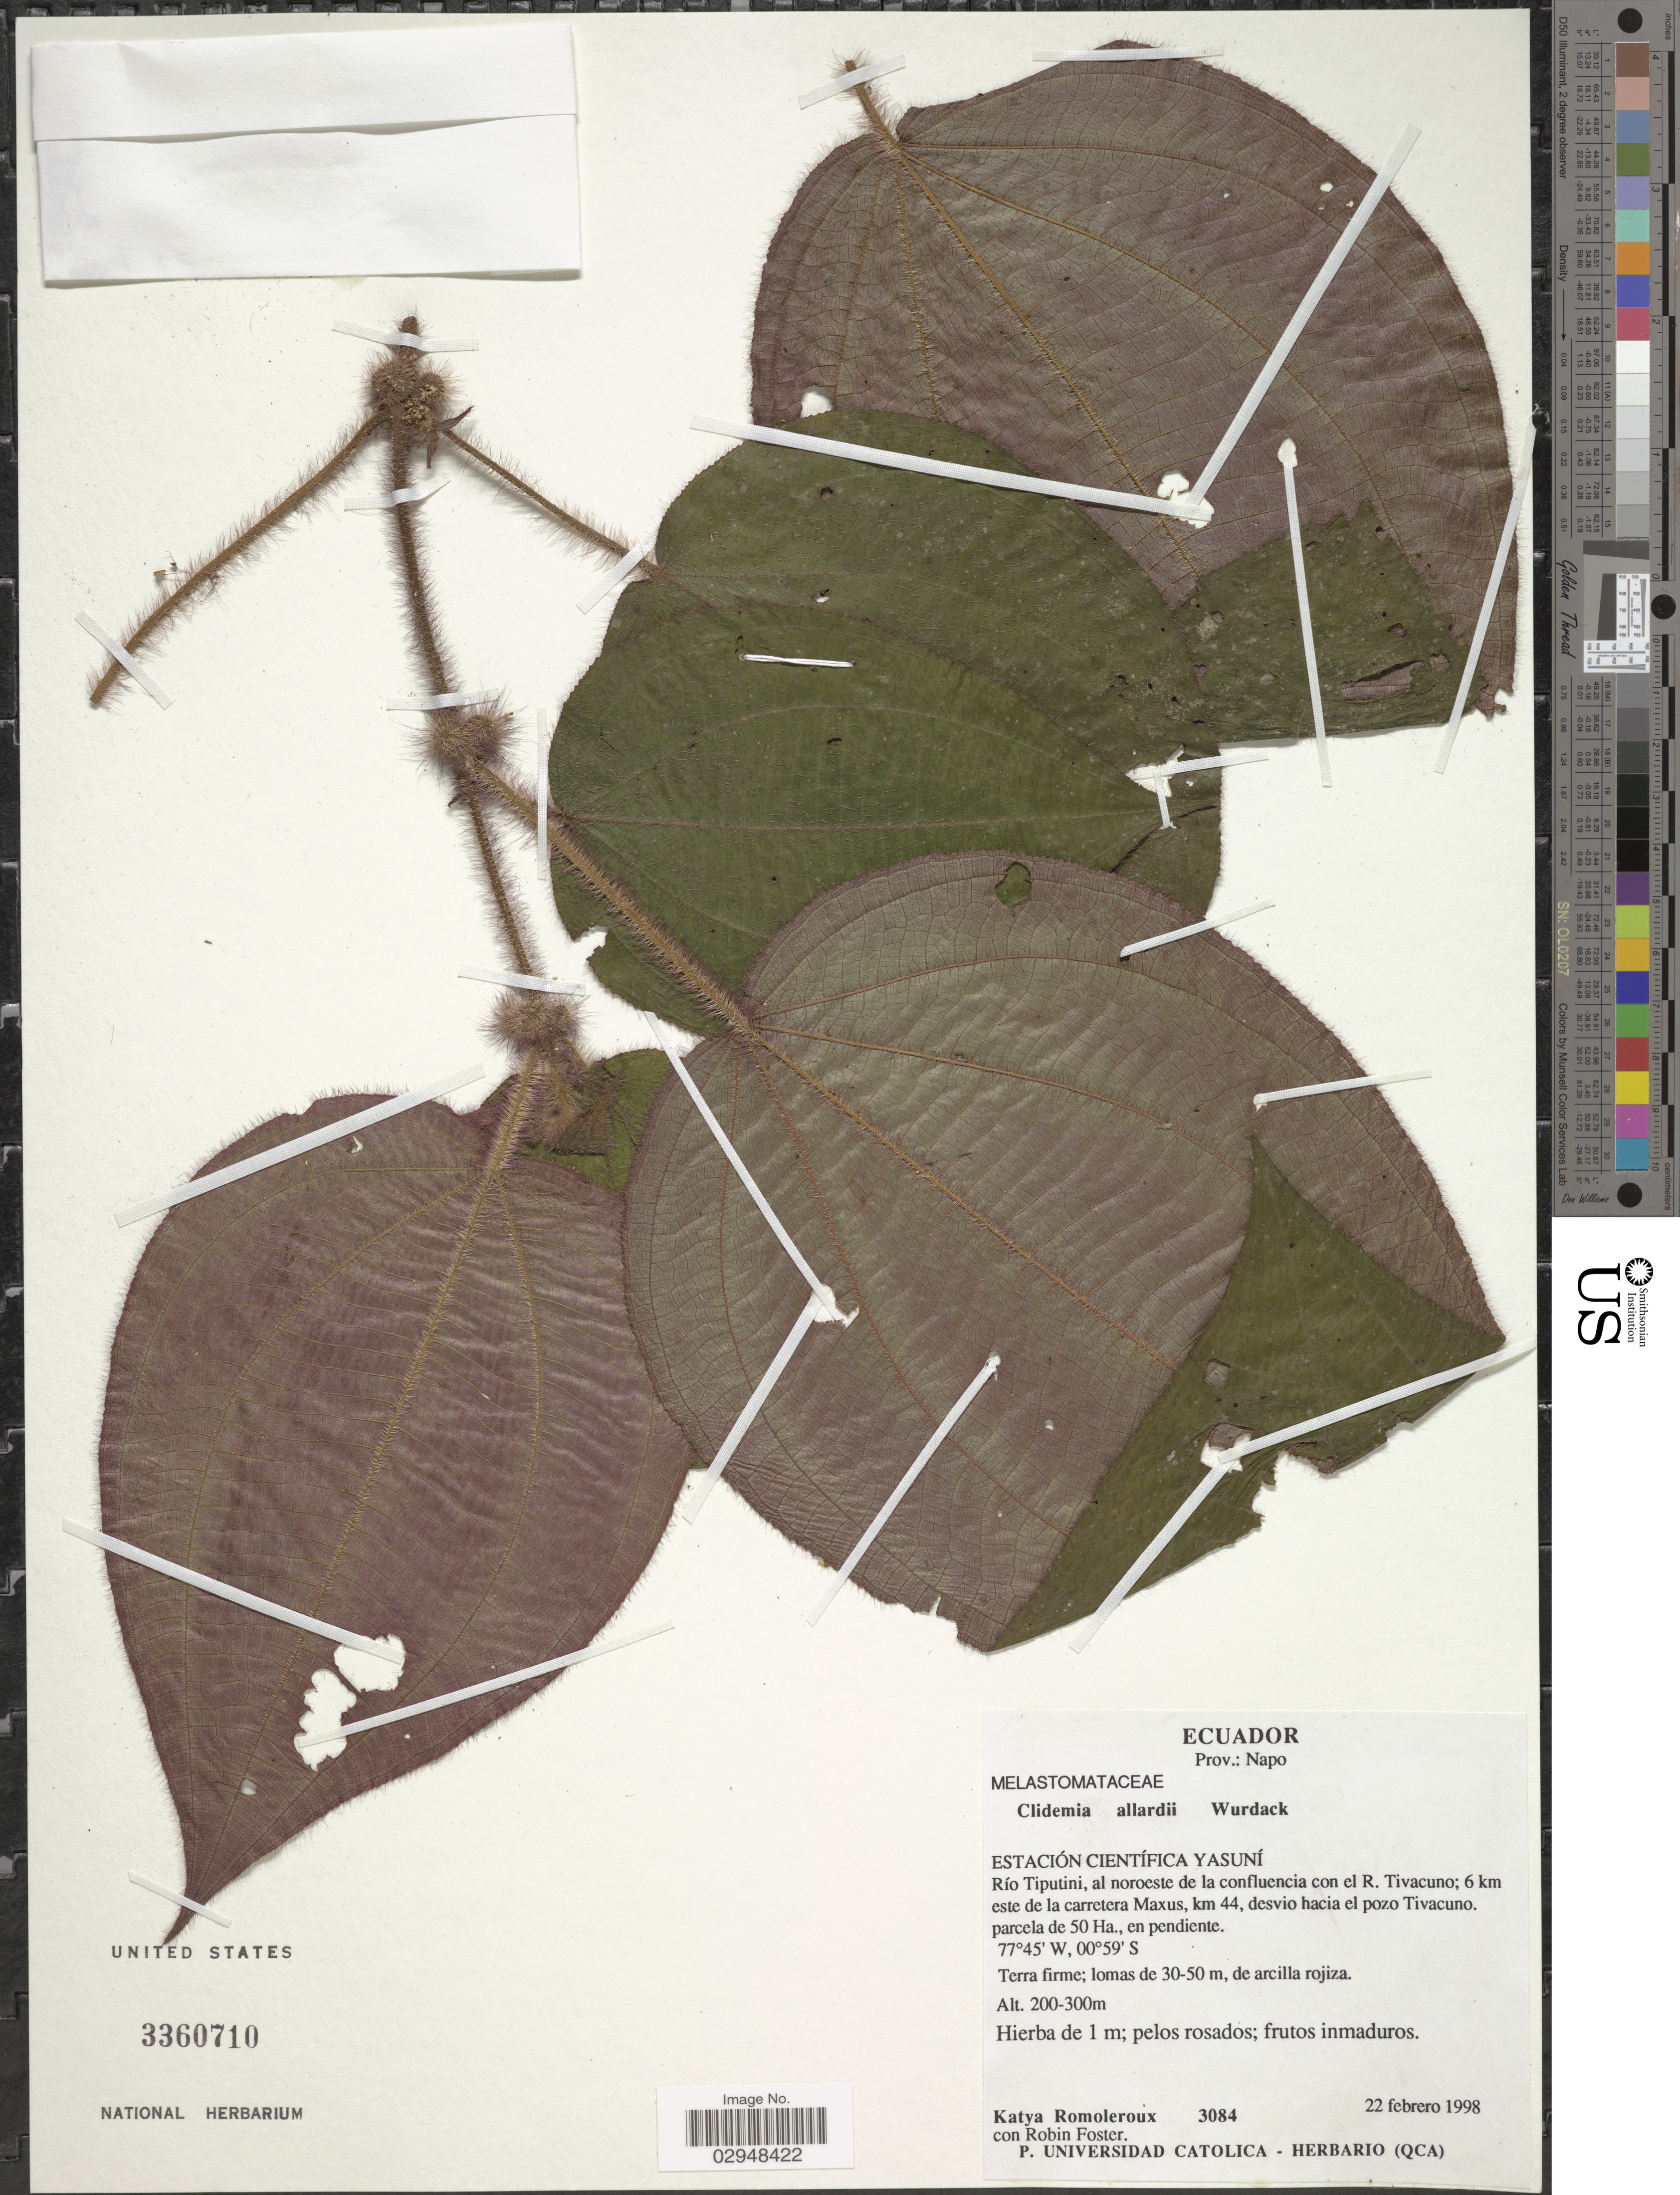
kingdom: Plantae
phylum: Tracheophyta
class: Magnoliopsida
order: Myrtales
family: Melastomataceae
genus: Clidemia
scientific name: Clidemia allardii subsp. allardii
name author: Wurdack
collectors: K. Romoleroux & R. B. Foster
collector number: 3084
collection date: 1998-02-22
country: Ecuador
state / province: Napo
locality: Estación Científica Yasuní, Rúio Tiputini, al noroeste de la confluencia con el R. Tivacuno, 6 km este de la carretera Maxus, km 44, desvio hacia el pozo Tivacuno.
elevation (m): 200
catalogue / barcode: US 3360710